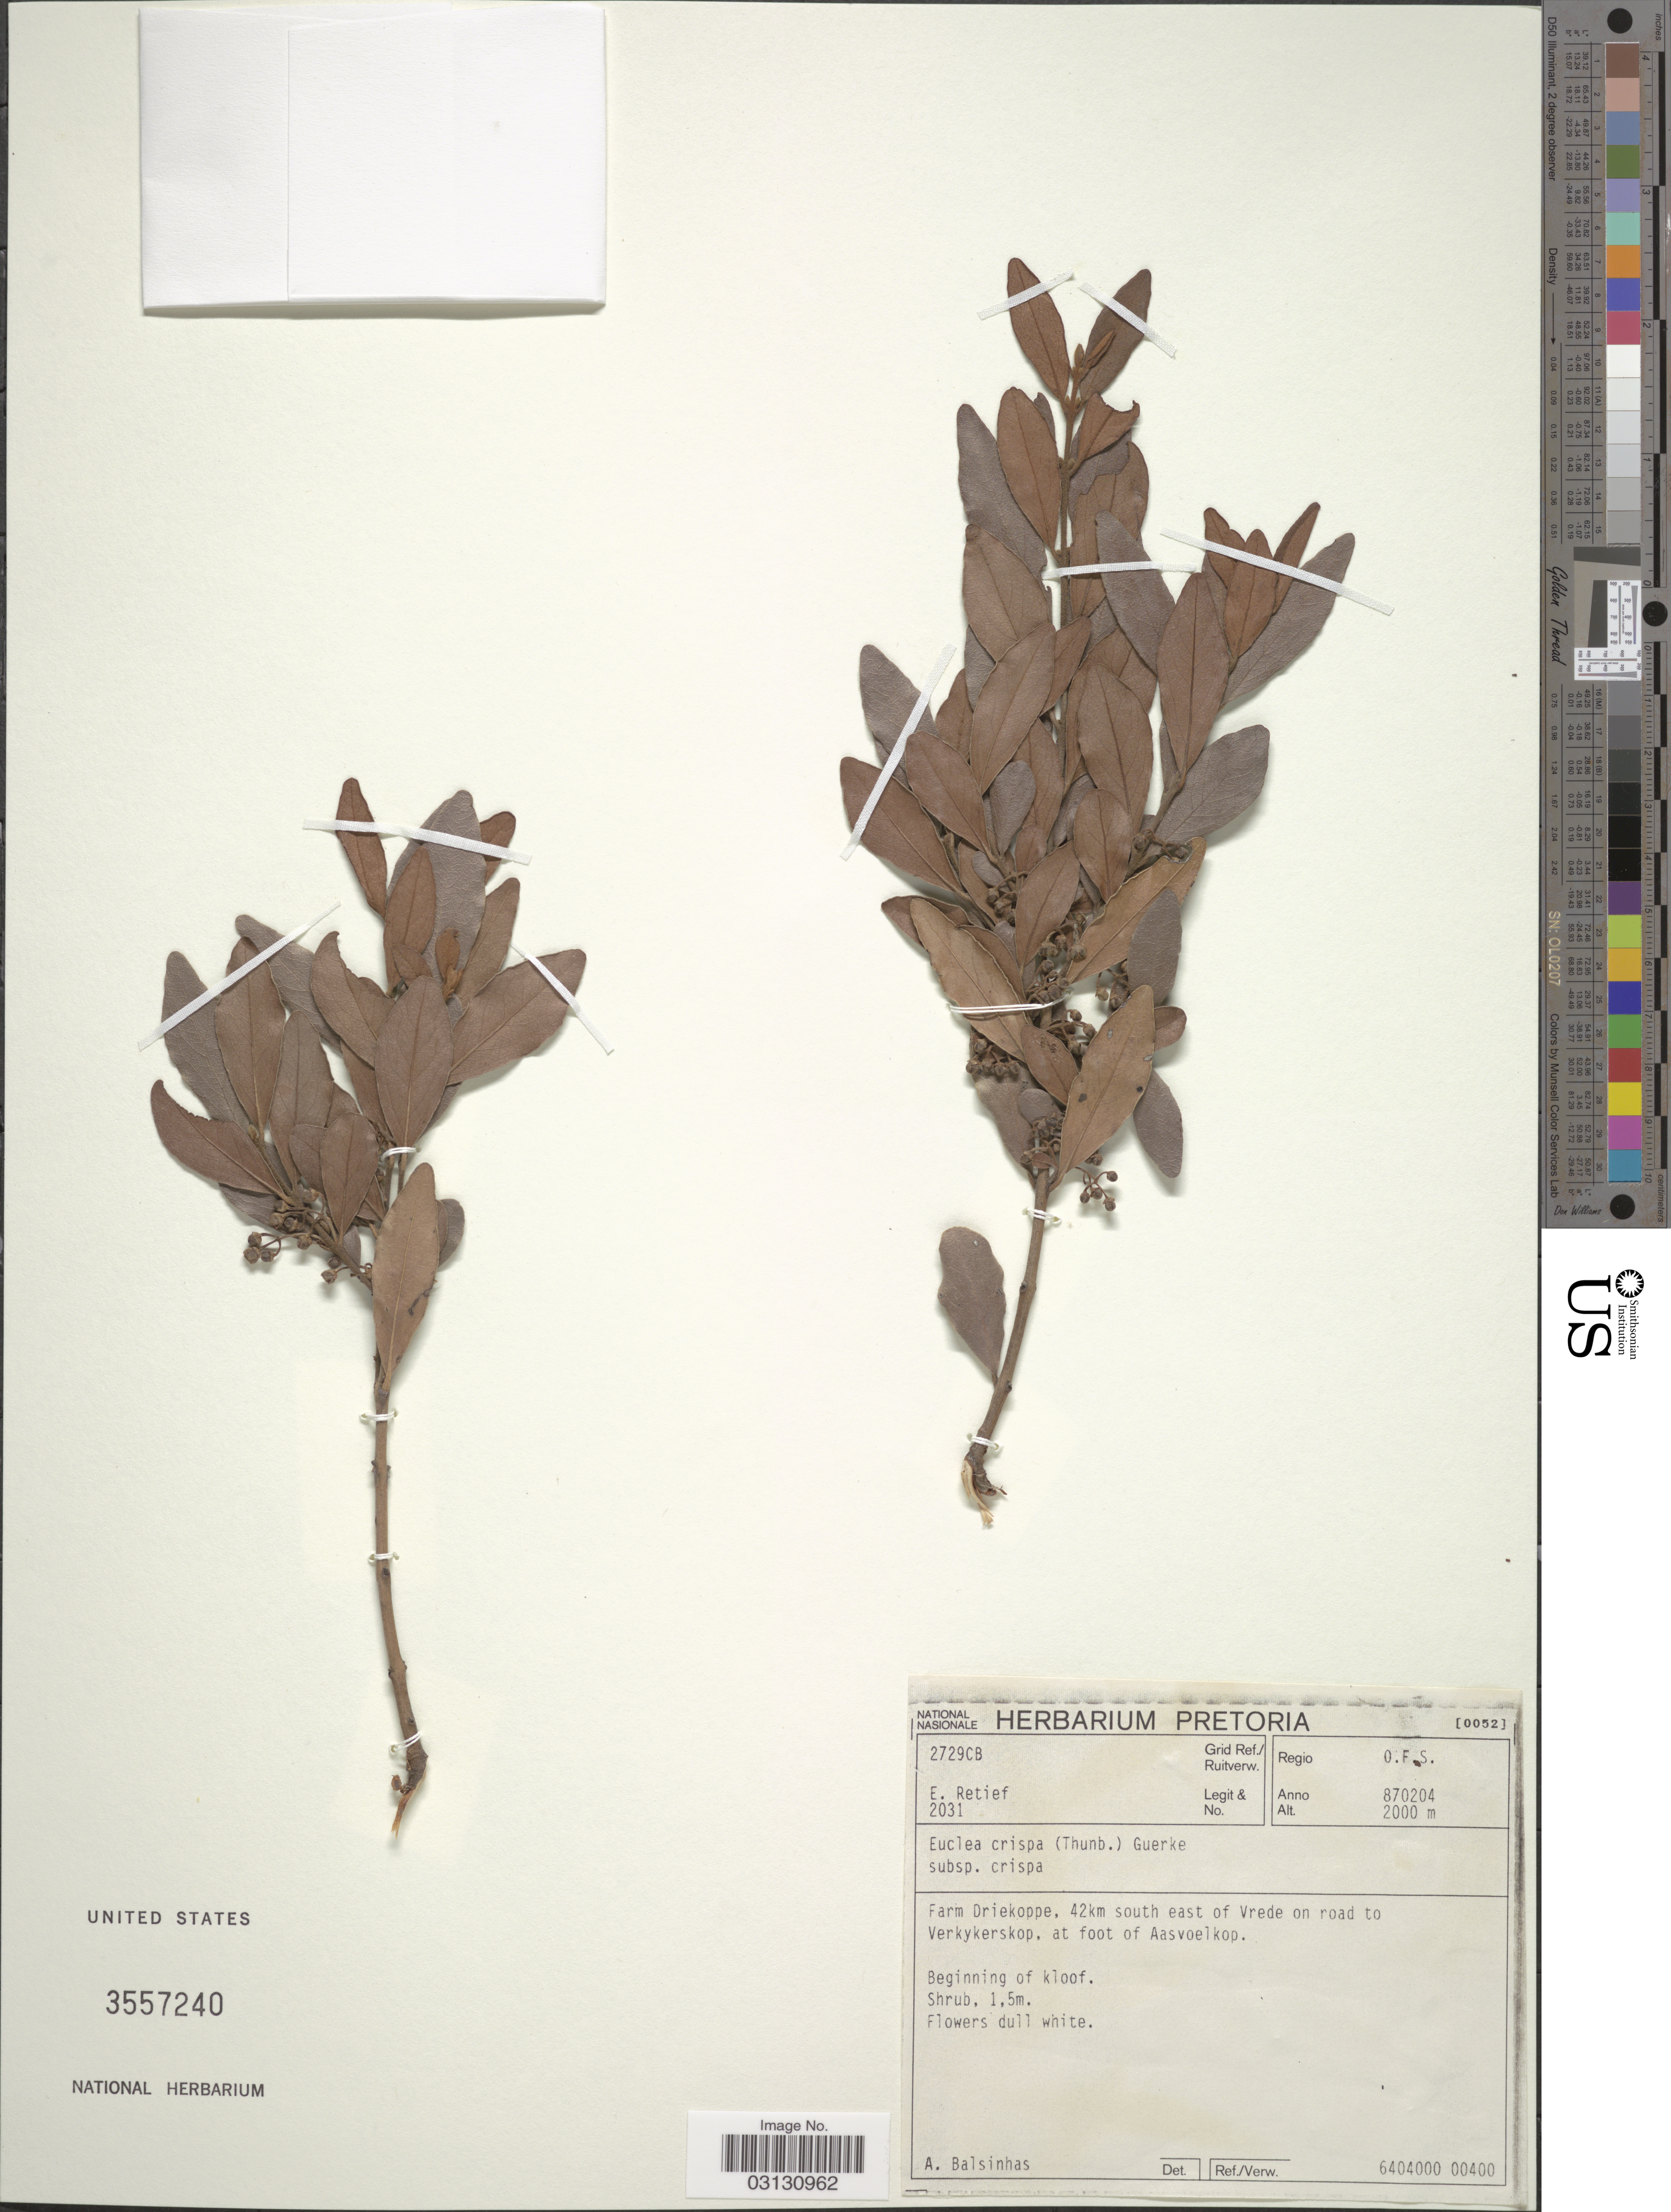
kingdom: Plantae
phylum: Tracheophyta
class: Magnoliopsida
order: Ericales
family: Ebenaceae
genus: Euclea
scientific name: Euclea crispa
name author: (Thunb.) Gürke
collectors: E. Retief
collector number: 2031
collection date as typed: Transcribed d/m/y: 4/2/87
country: South Africa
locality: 2729CB Grid Ref./Ruitverw., Regio O. F. S., Farm Driekoppe, 42km south east of Vrede on road to Verkykerskop, at foot of Aasvoelkop.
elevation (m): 2000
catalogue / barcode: US 3557240